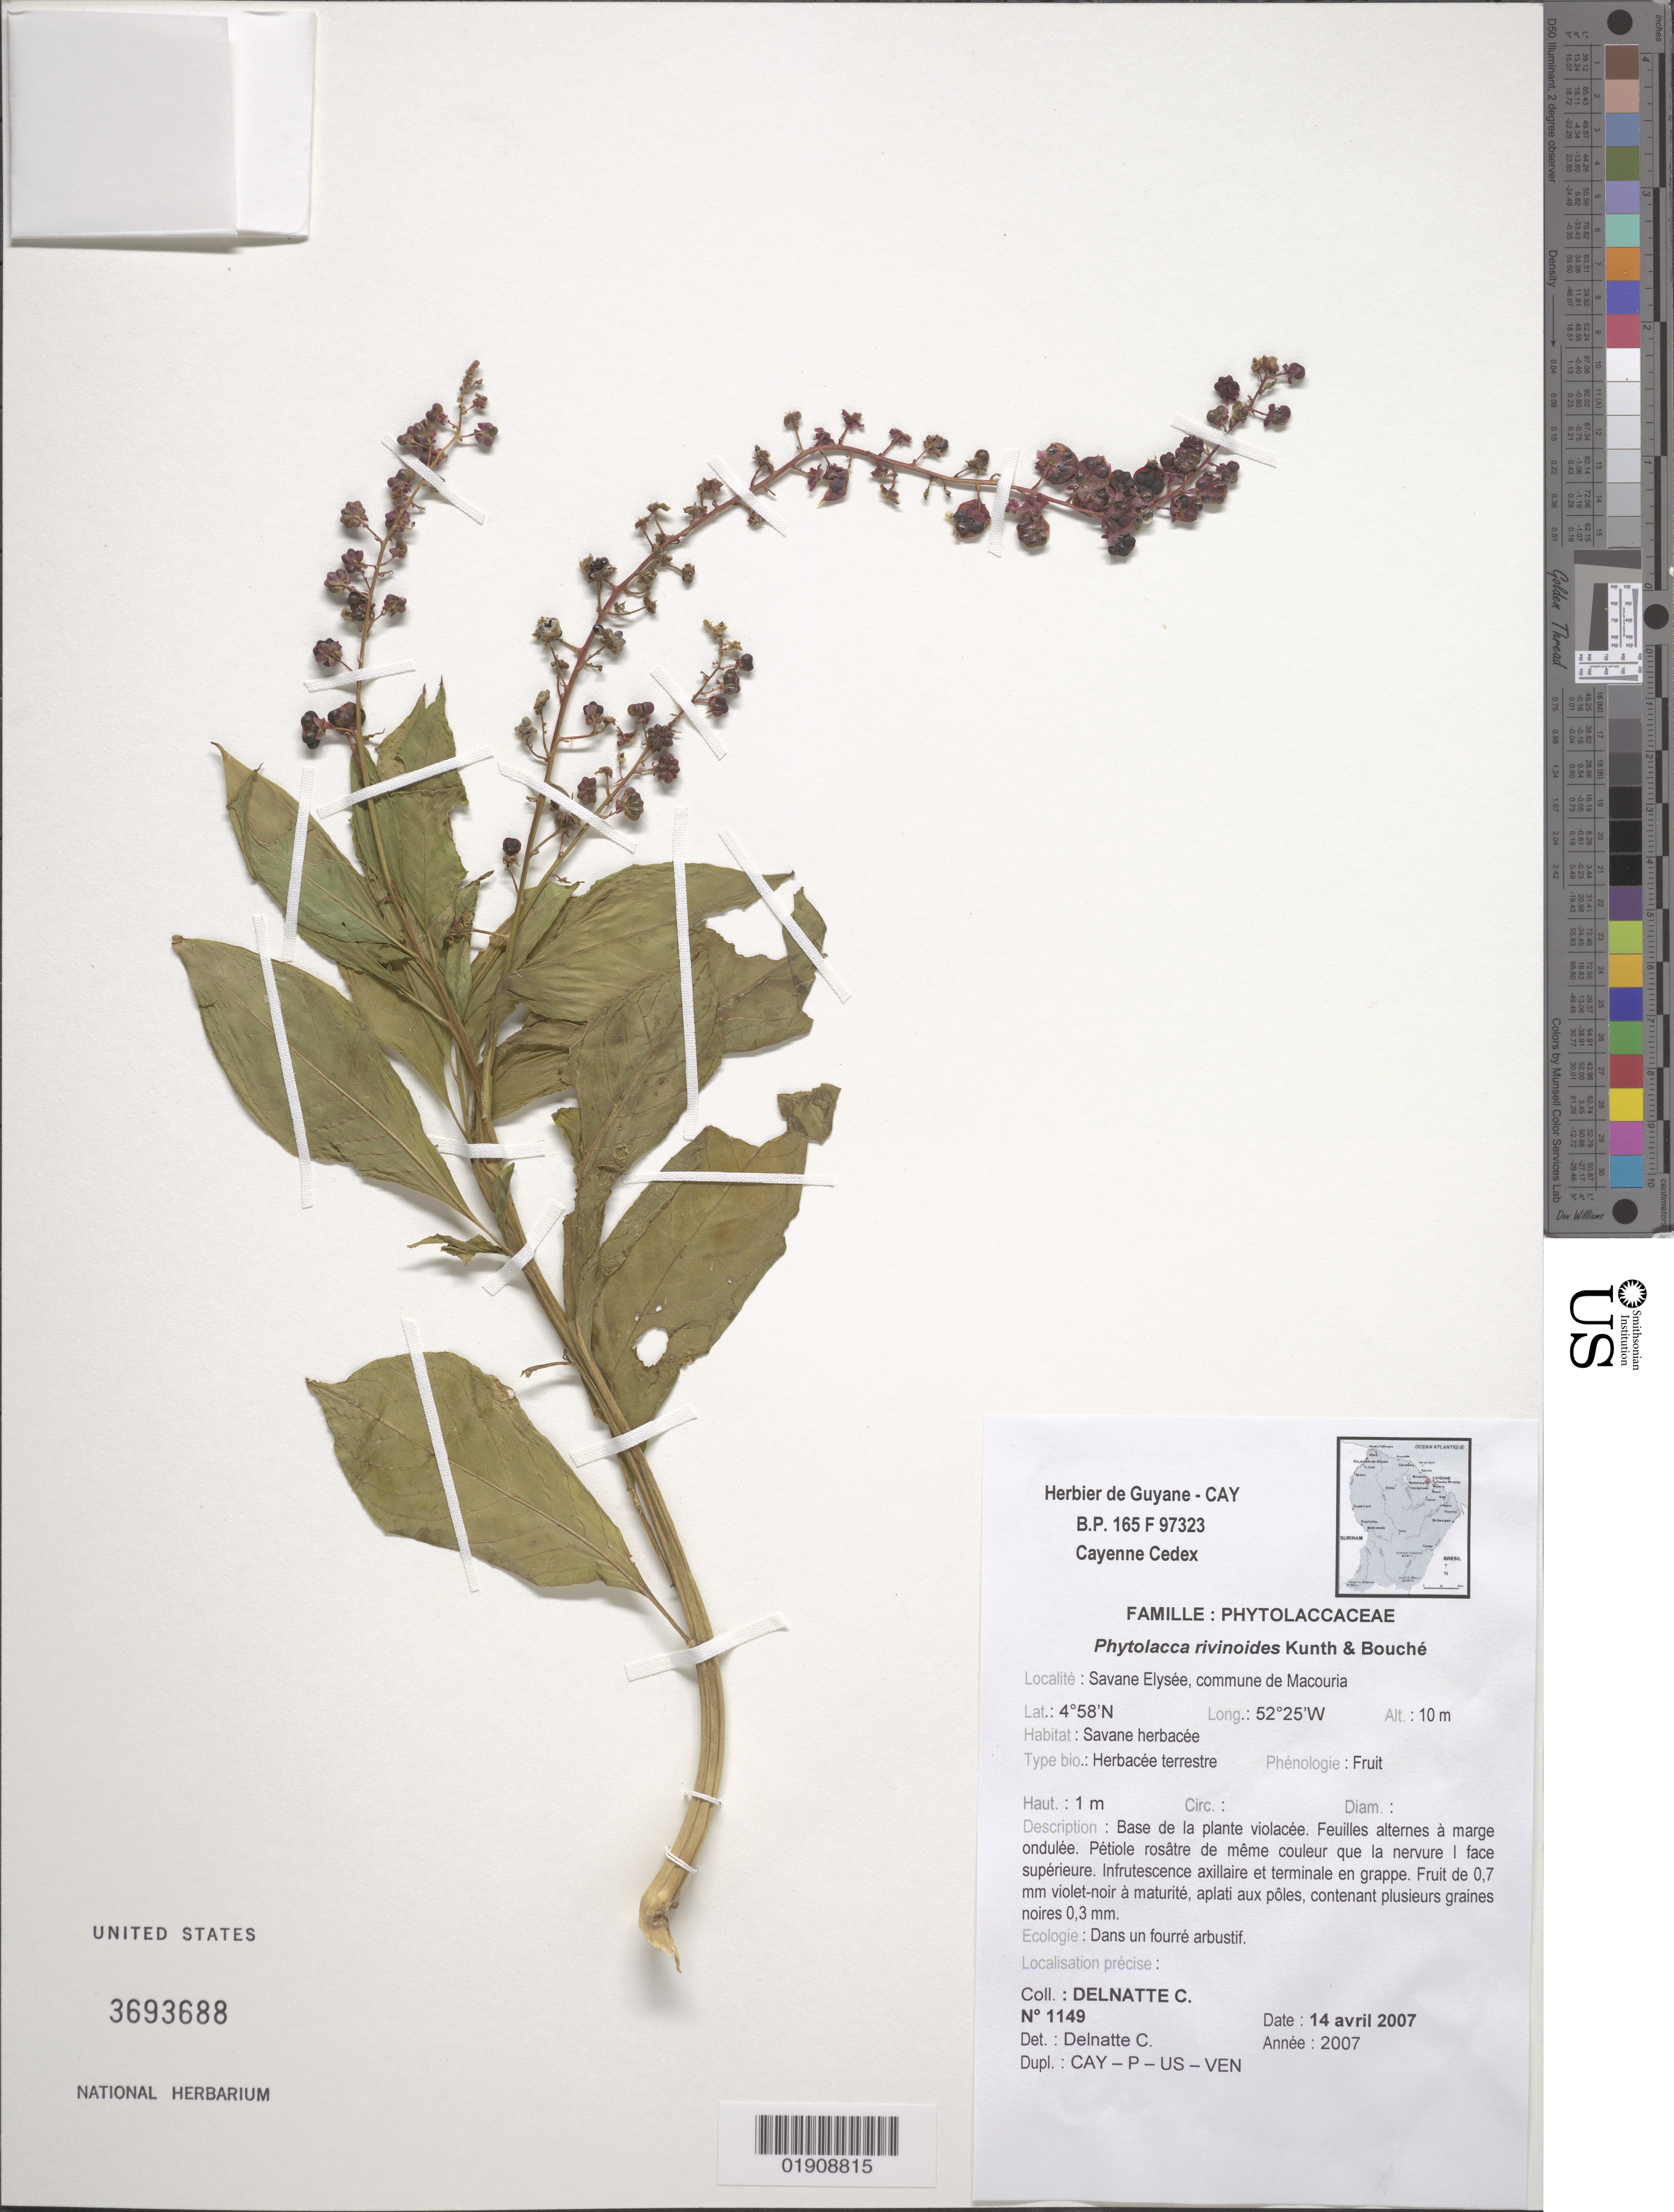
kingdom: Plantae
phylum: Tracheophyta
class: Magnoliopsida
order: Caryophyllales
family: Phytolaccaceae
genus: Phytolacca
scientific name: Phytolacca rivinoides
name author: Kunth & C.D. Bouché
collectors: C. Delnatte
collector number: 1149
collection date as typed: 14-Apr-07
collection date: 2007-04-14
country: French Guiana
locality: Savane herbacee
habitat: Savane herbacee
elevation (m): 10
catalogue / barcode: US 3693688